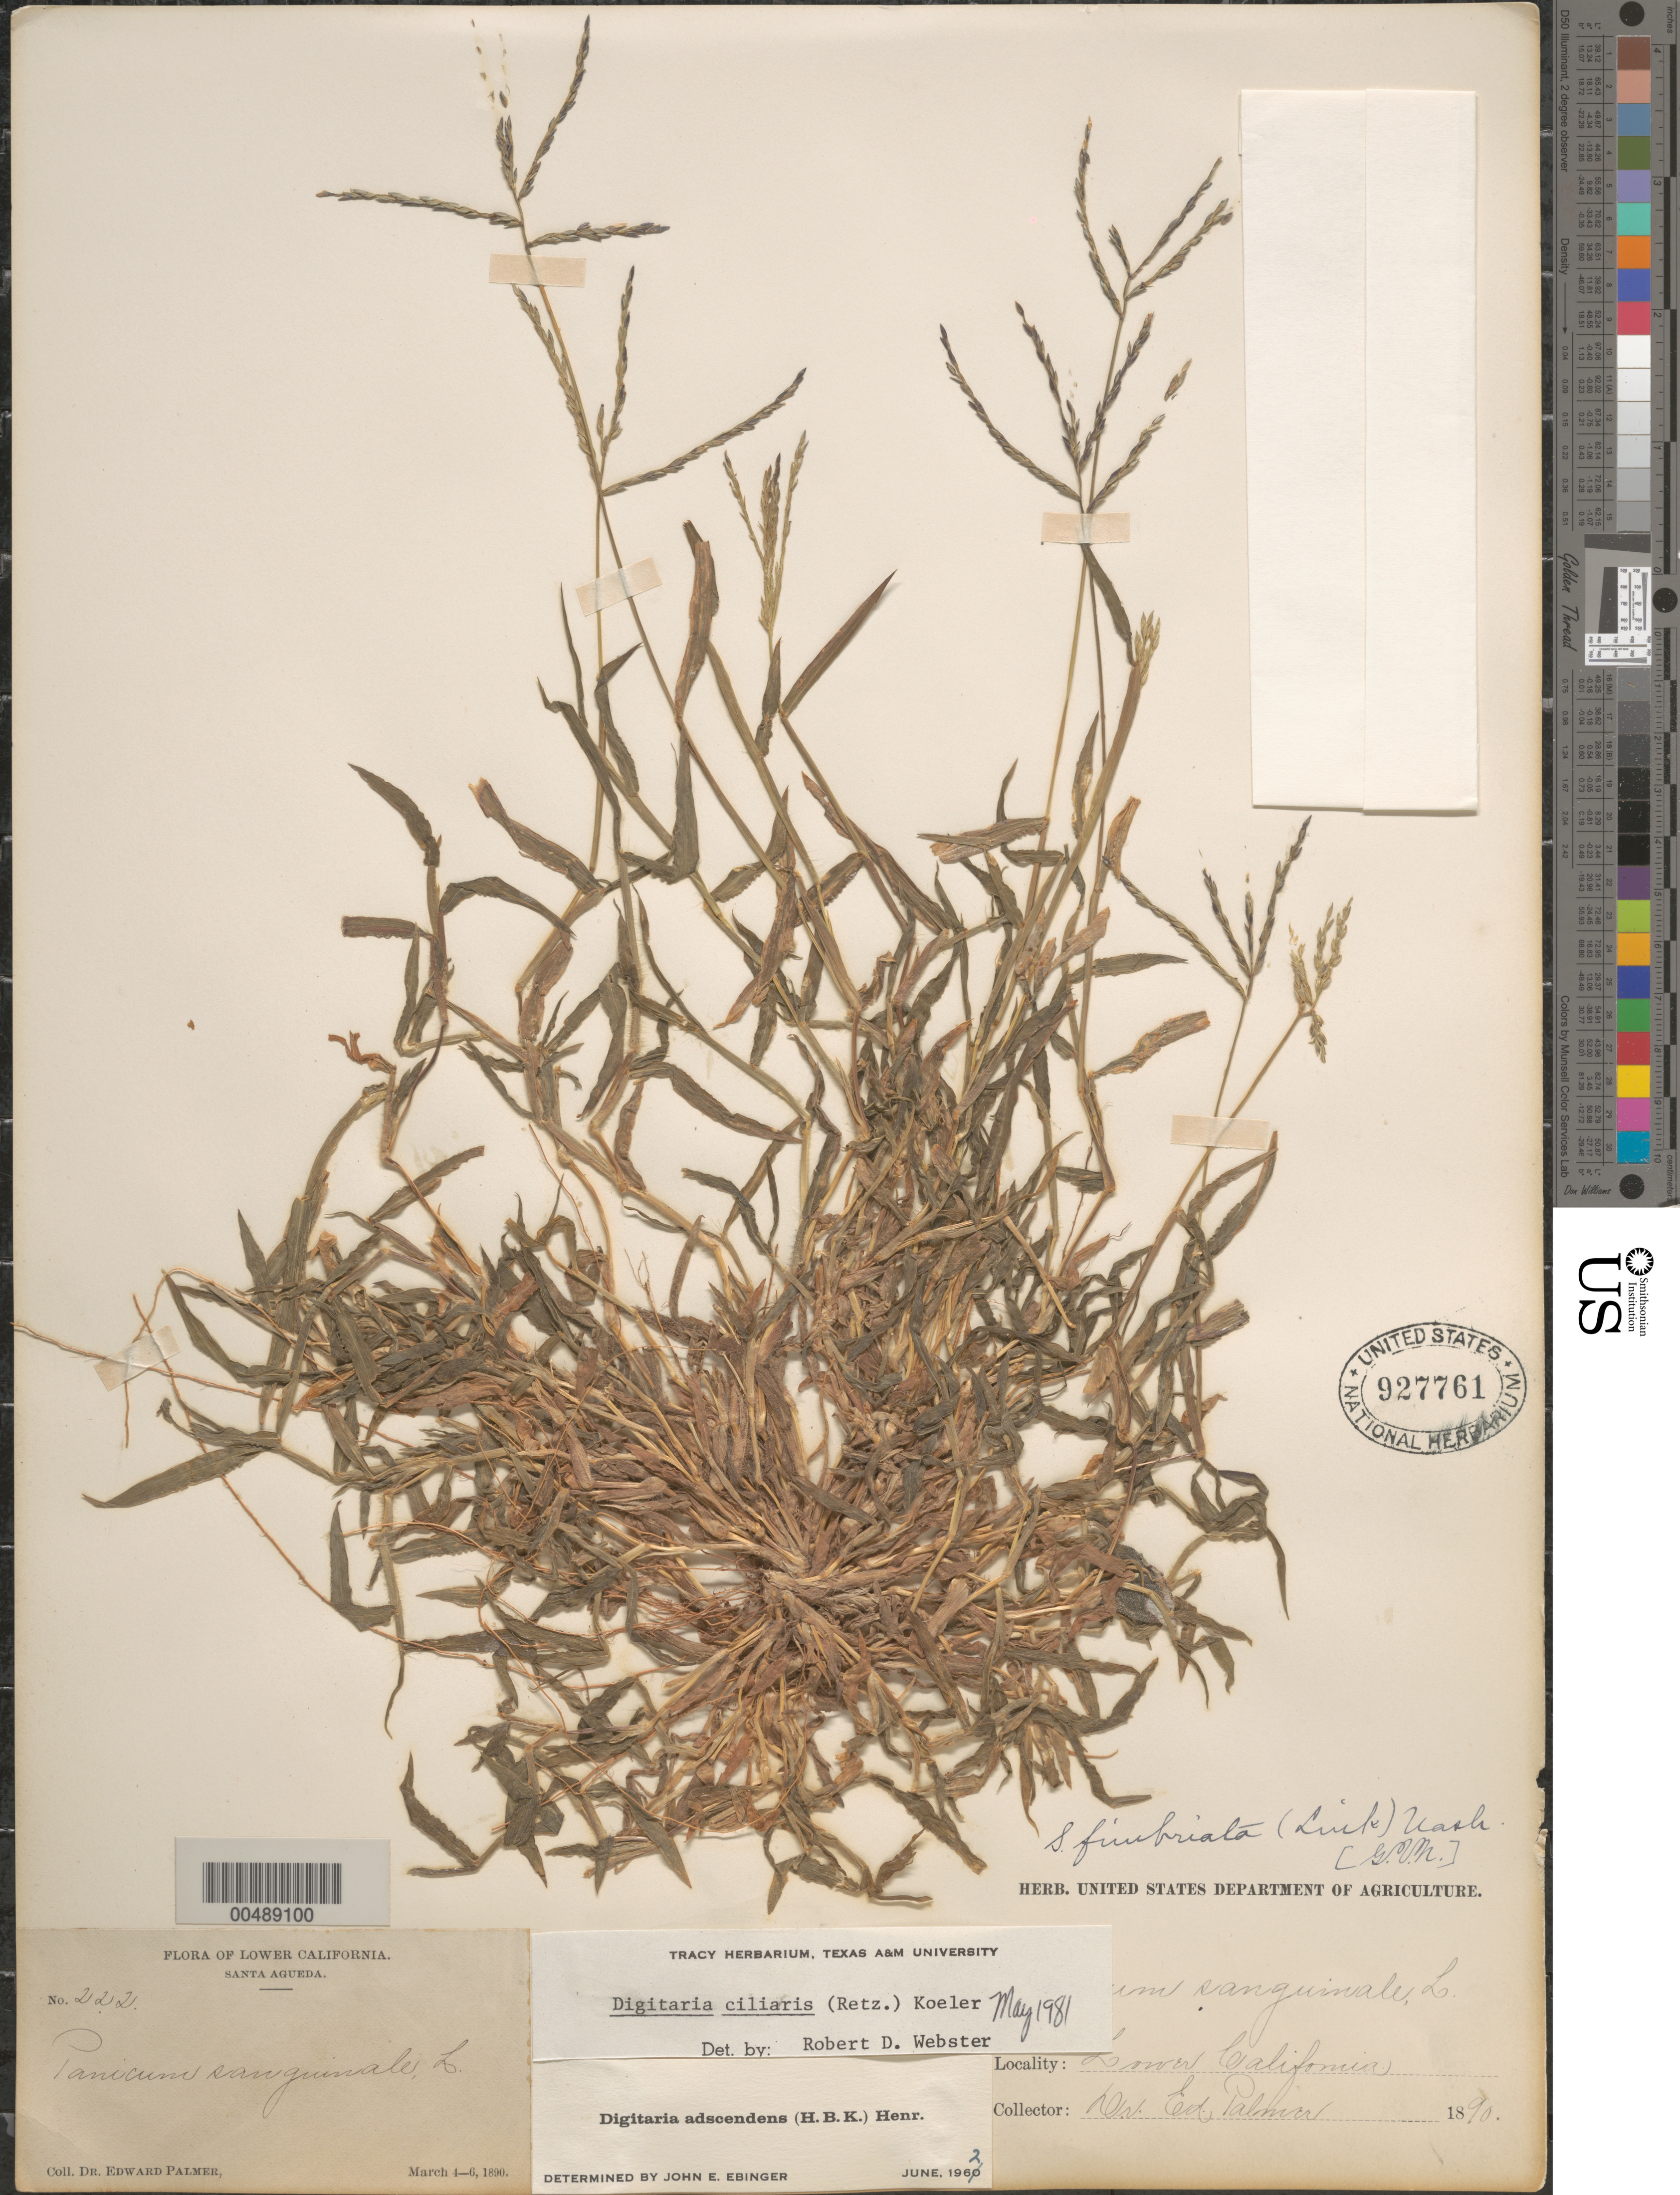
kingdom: Plantae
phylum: Tracheophyta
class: Liliopsida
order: Poales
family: Poaceae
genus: Digitaria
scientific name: Digitaria ciliaris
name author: (Retz.) Koeler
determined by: Webster, Robert D.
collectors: E. Palmer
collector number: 222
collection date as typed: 4 Mar 1890 to 6 Mar 1890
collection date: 1890-03-04/1890-03-06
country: Mexico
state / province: Baja California Sur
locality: Santa Agueda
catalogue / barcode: US 927761